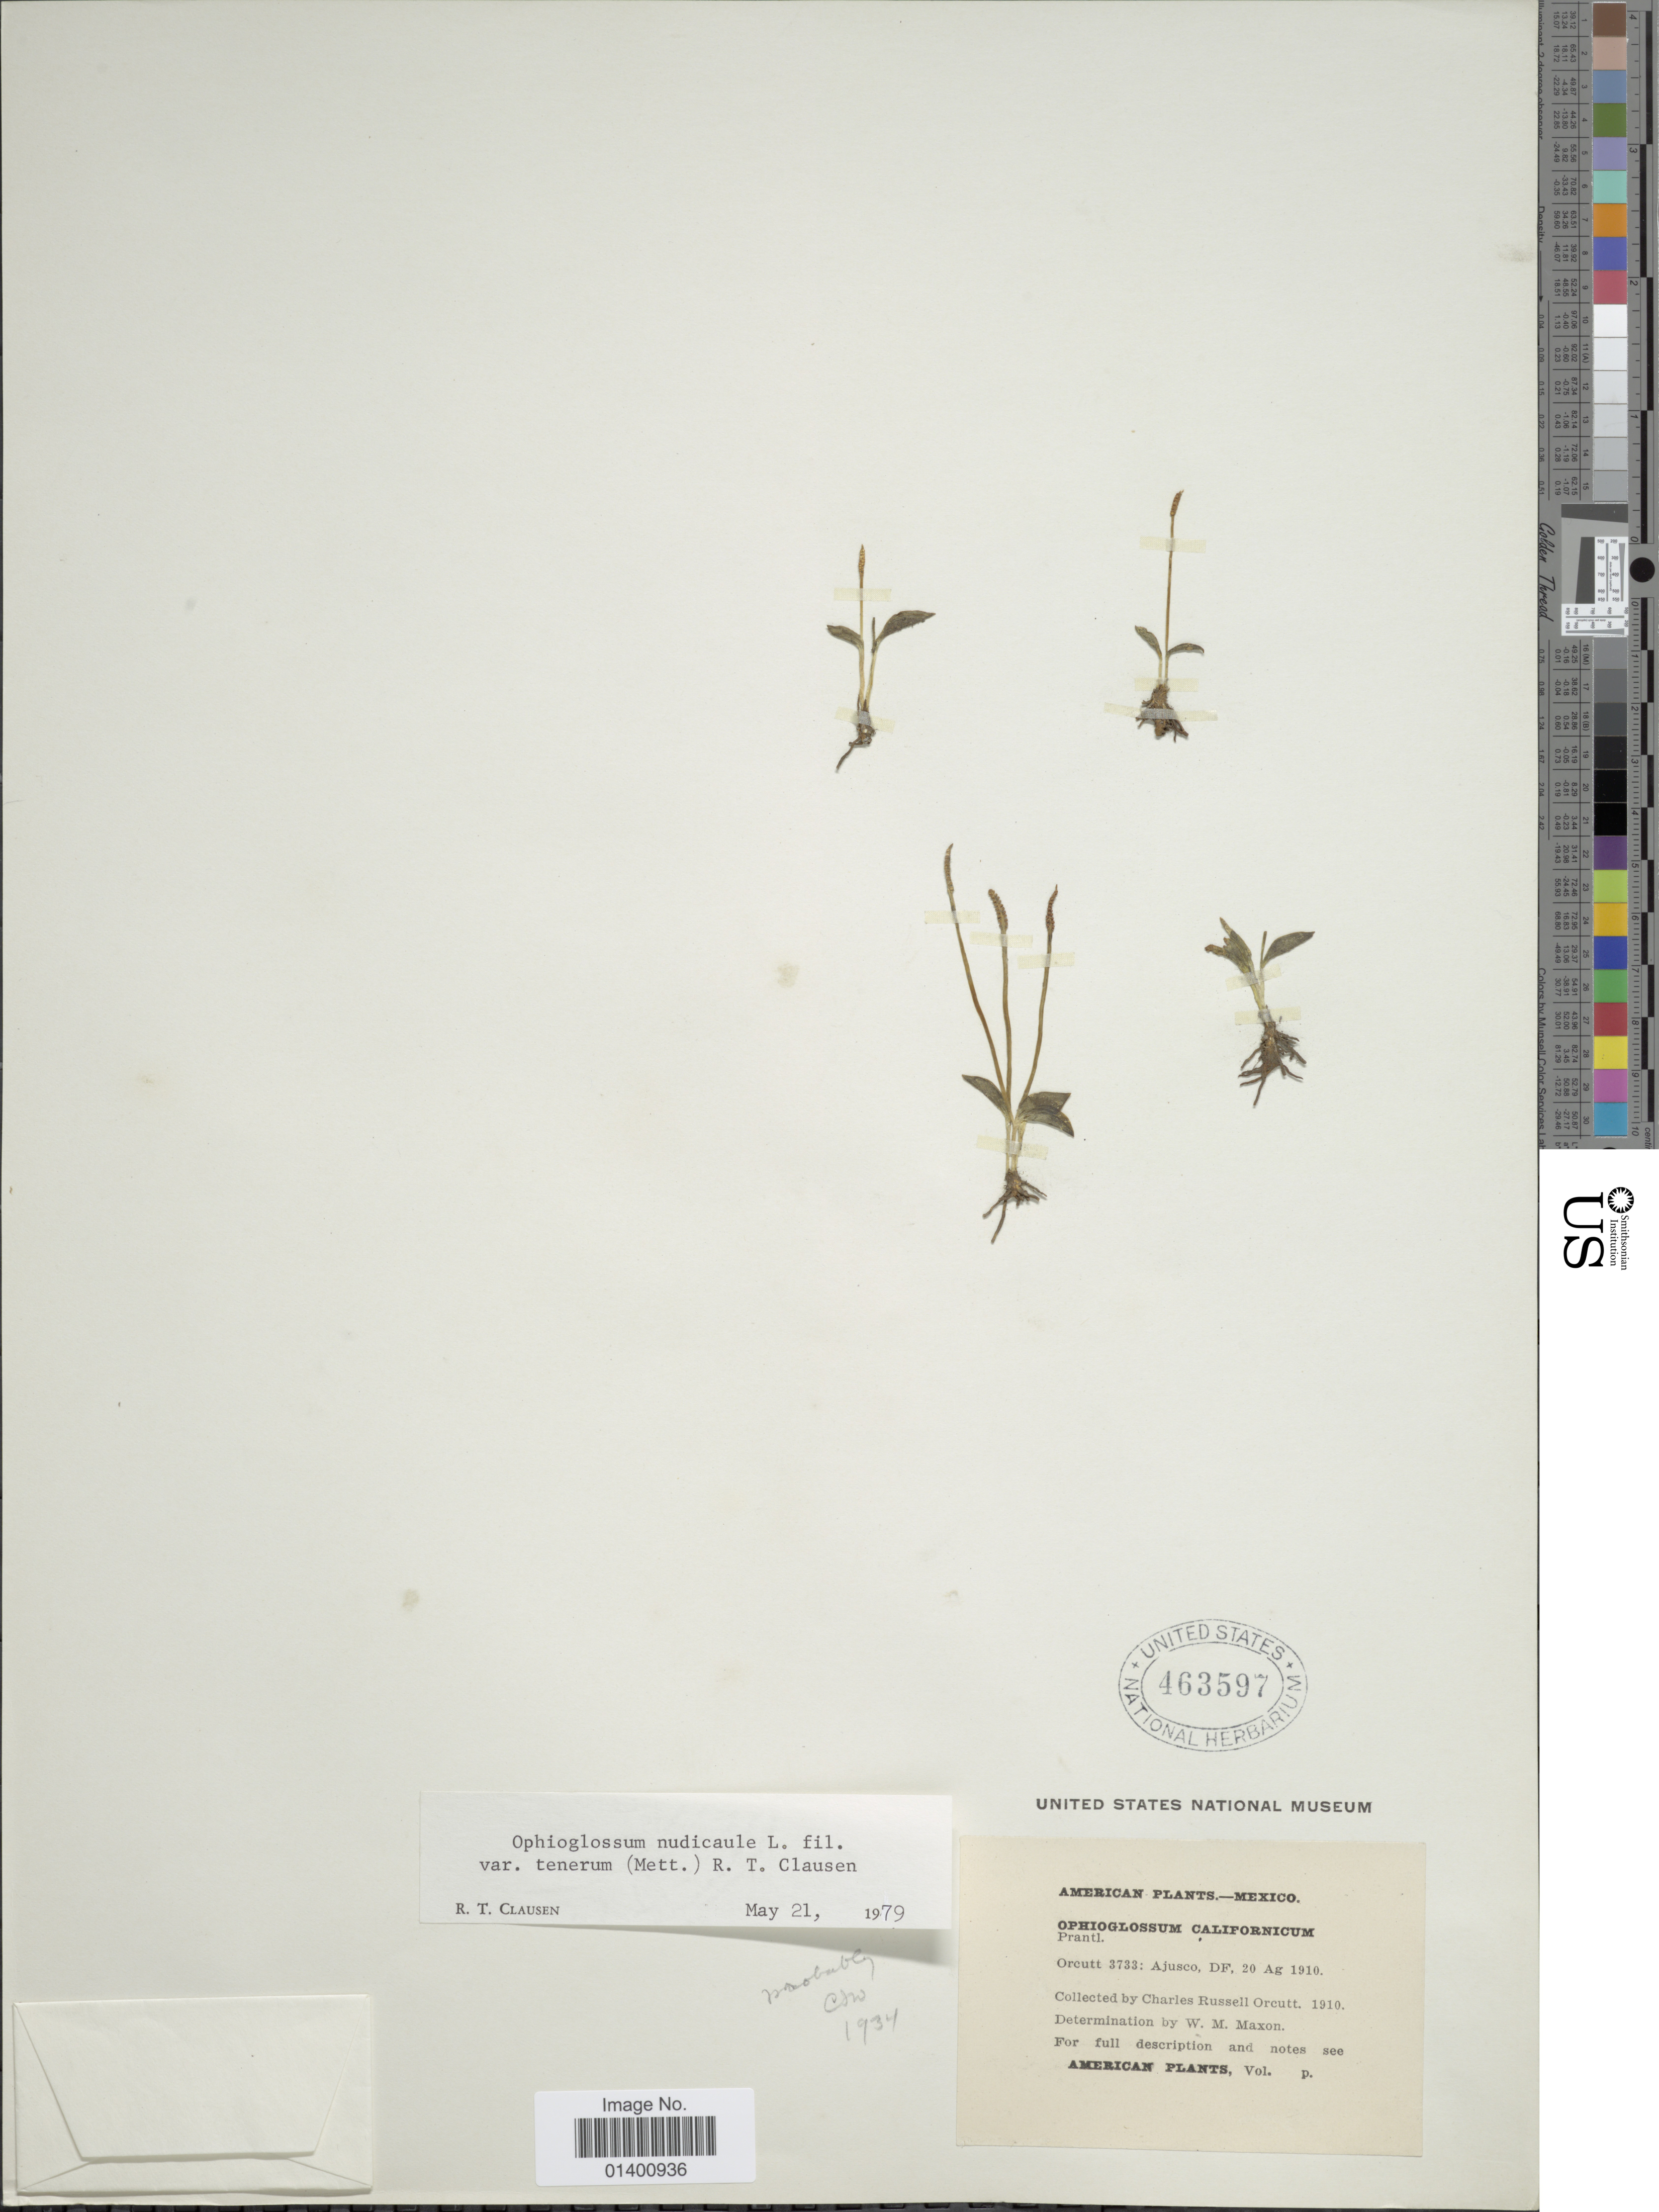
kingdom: Plantae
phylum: Tracheophyta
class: Polypodiopsida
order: Ophioglossales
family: Ophioglossaceae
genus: Ophioglossum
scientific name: Ophioglossum nudicaule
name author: L. f.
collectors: C. R. Orcutt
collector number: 733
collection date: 1910-08-20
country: Mexico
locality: Ajusco, DF.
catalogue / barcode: US 463597